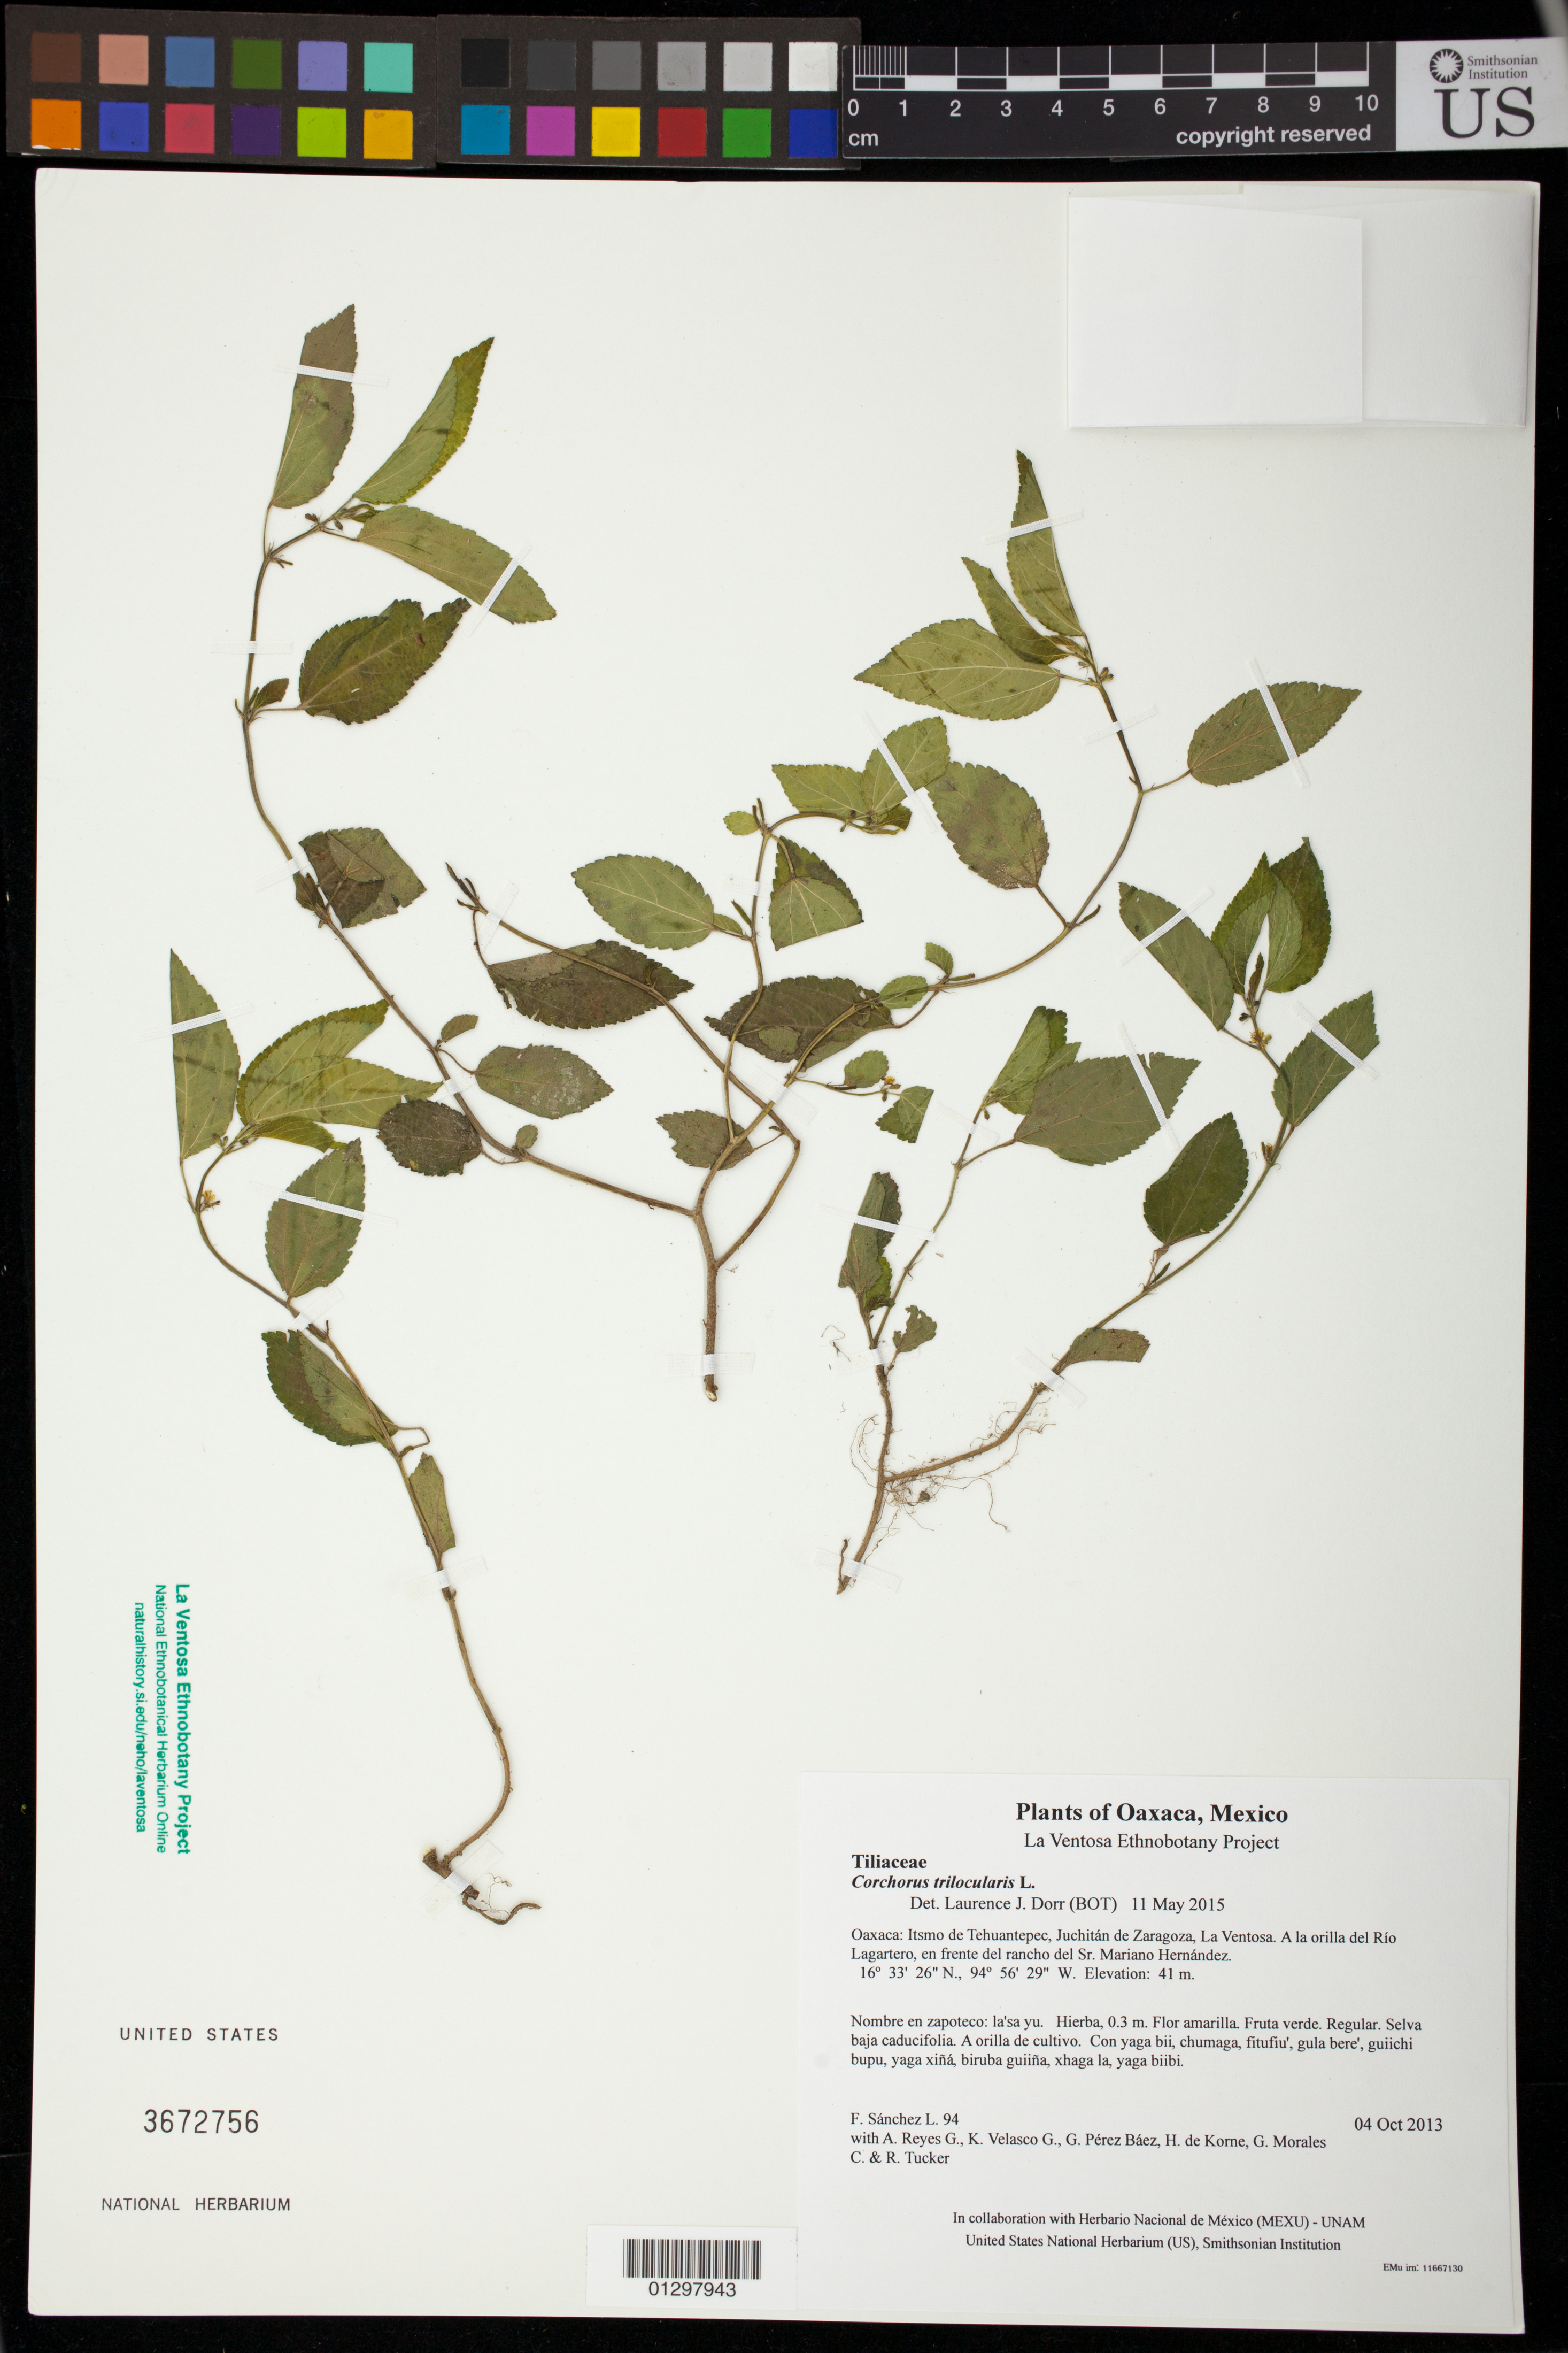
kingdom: Plantae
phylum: Tracheophyta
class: Magnoliopsida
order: Malvales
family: Malvaceae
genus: Corchorus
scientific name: Corchorus trilocularis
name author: L.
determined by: Dorr, L. J., (BOT), Smithsonian Institution - National Museum of Natural History (UNITED STATES)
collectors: F. Sánchez L., A. Reyes G., K. Velasco G., G. Pérez Báez, H. de Korne, G. Morales C. & R. Tucker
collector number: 94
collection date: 2013-10-04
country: Mexico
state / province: Oaxaca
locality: Itsmo de Tehuantepec, Juchitán de Zaragoza, La Ventosa. A la orilla del Río Lagartero, en frente del rancho del Sr. Mariano Hernández.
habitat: Selva baja caducifolia. A orilla de cultivo.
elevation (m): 41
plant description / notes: JEBOT, MEXU, SERO, US; Guixi bandaga. 0.3 m. Guie' naguchi. Cuaananaxhi naga'. Nuu.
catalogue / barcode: US 3672756